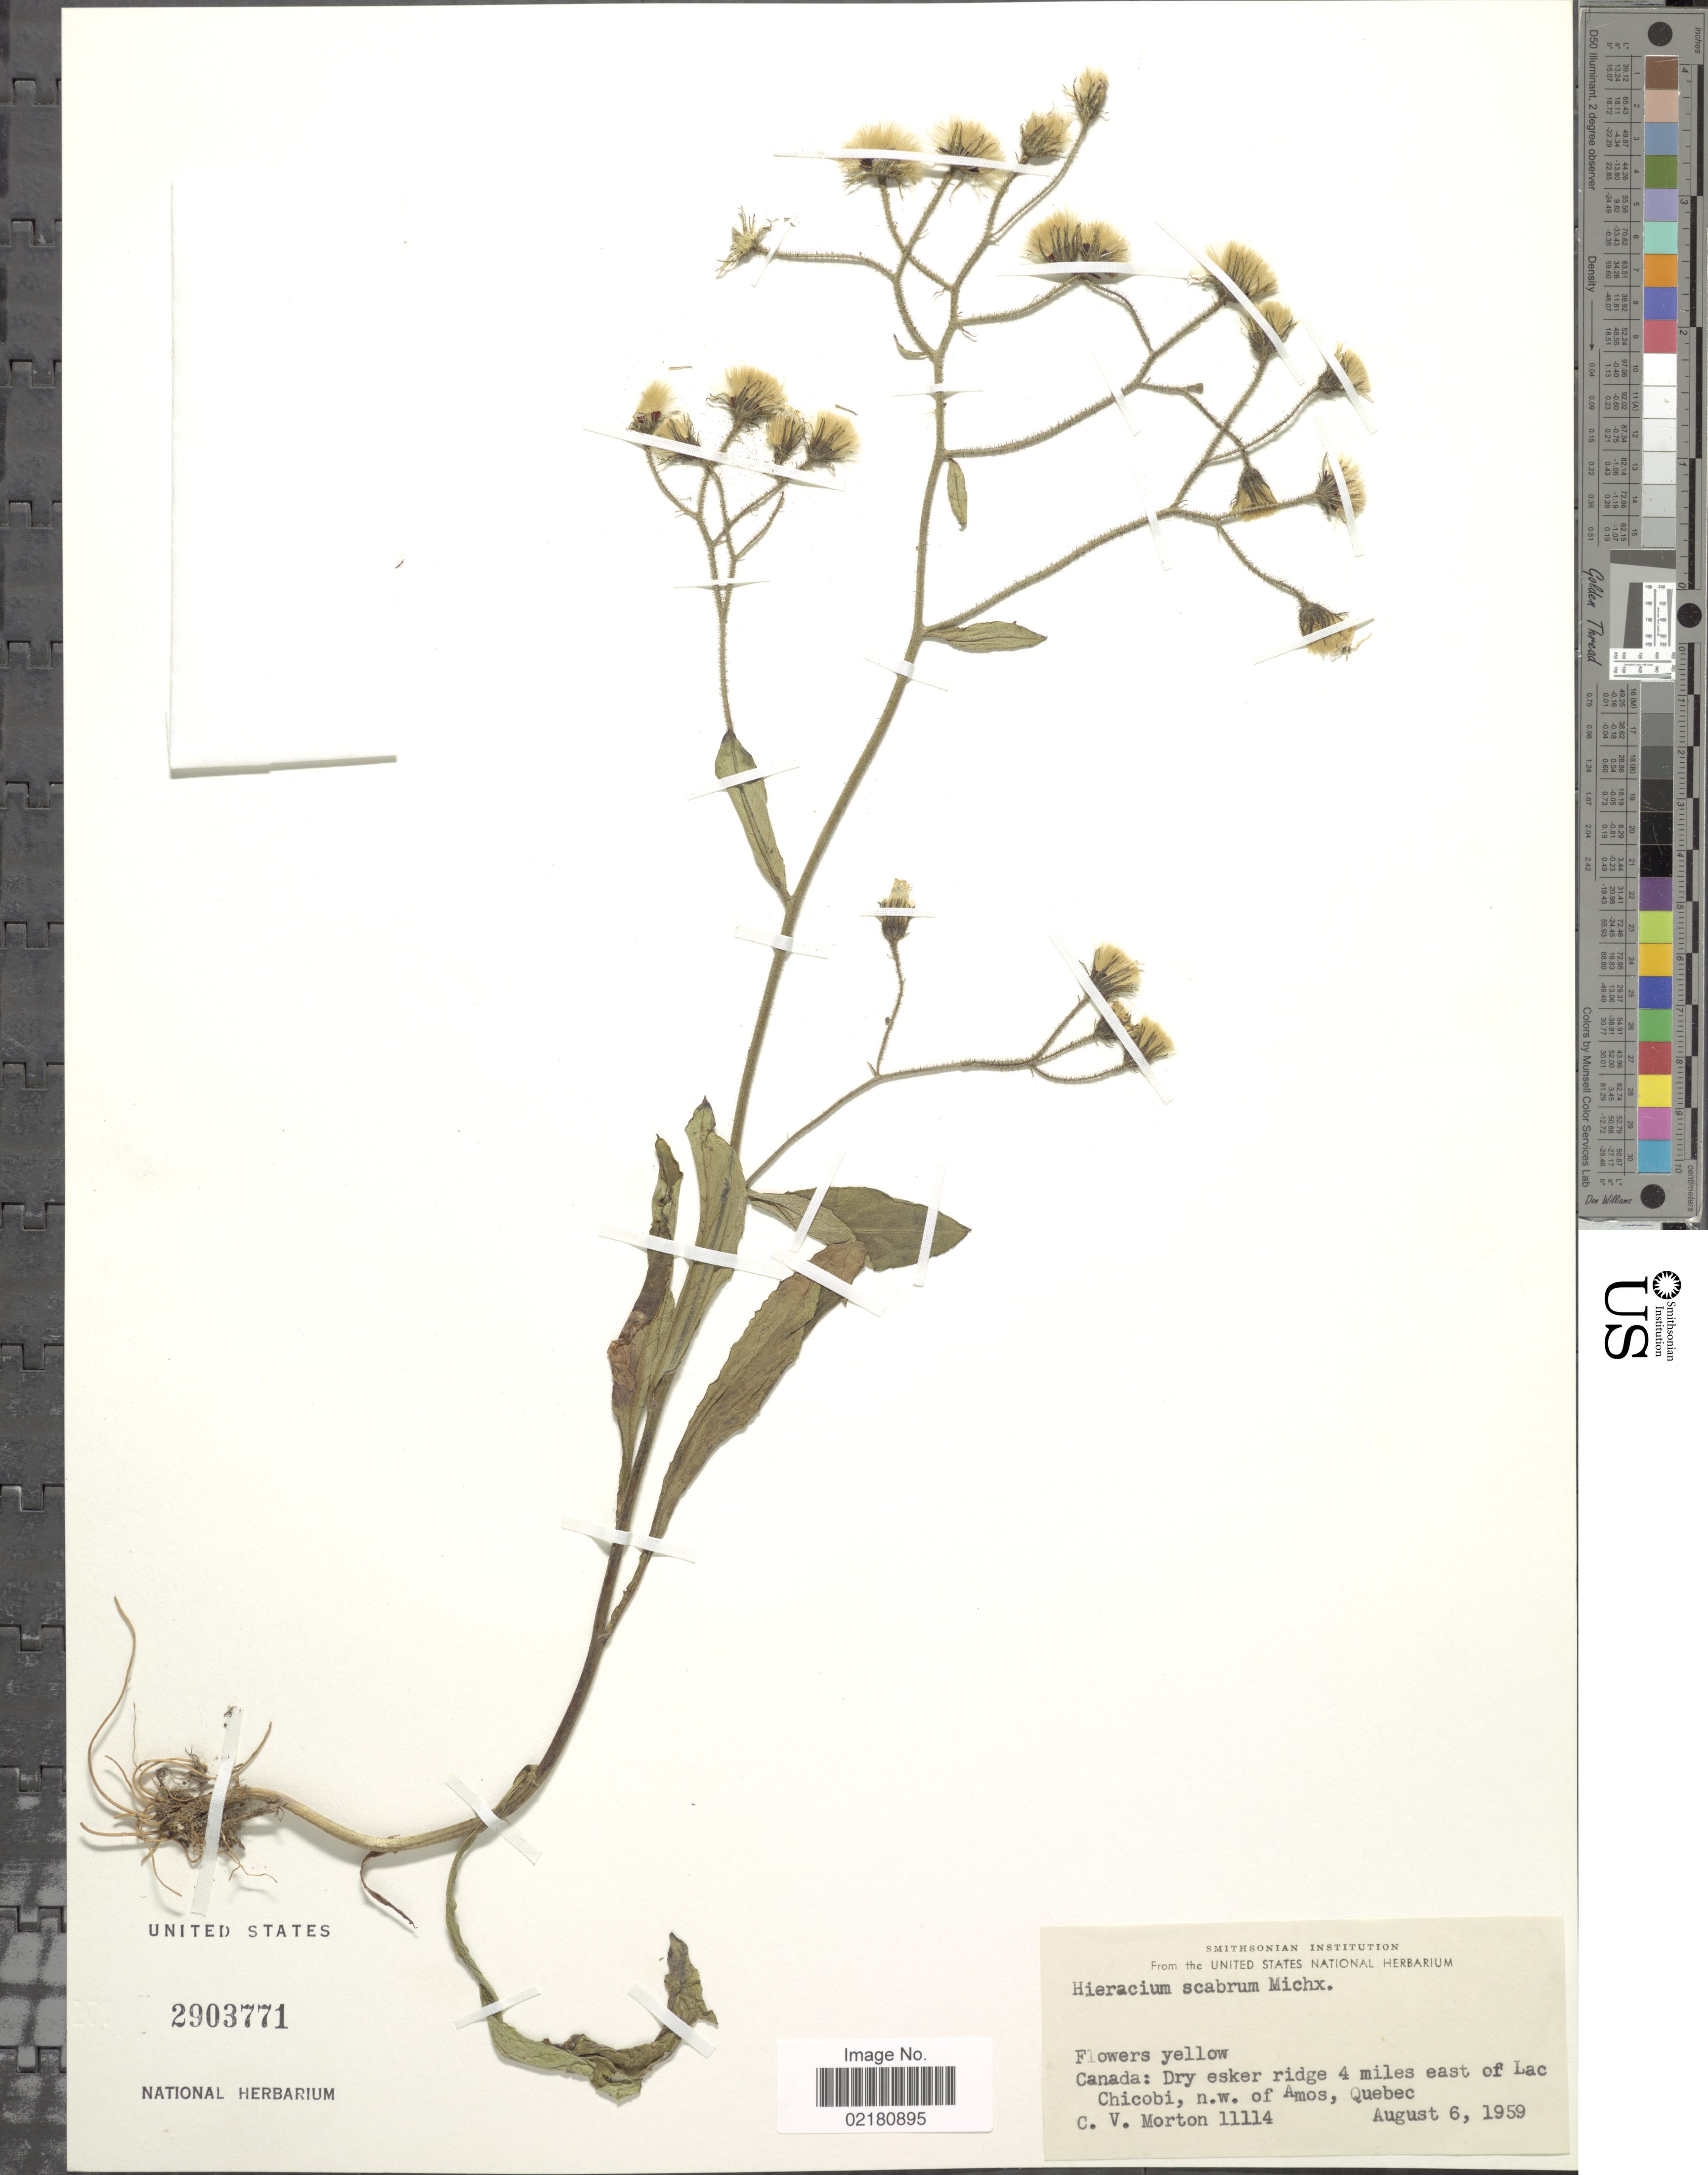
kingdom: Plantae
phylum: Tracheophyta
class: Magnoliopsida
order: Asterales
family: Asteraceae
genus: Pilosella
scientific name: Pilosella verruculata subsp. verruculata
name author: (Link) Soják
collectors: C. V. Morton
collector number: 11114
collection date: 1959-08-06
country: Canada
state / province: Quebec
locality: Flowers yellow. Canada: Dry esker ridge 4 miles east of Lac Chicobi, n.w. of Amos, Quebec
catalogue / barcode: US 2903771